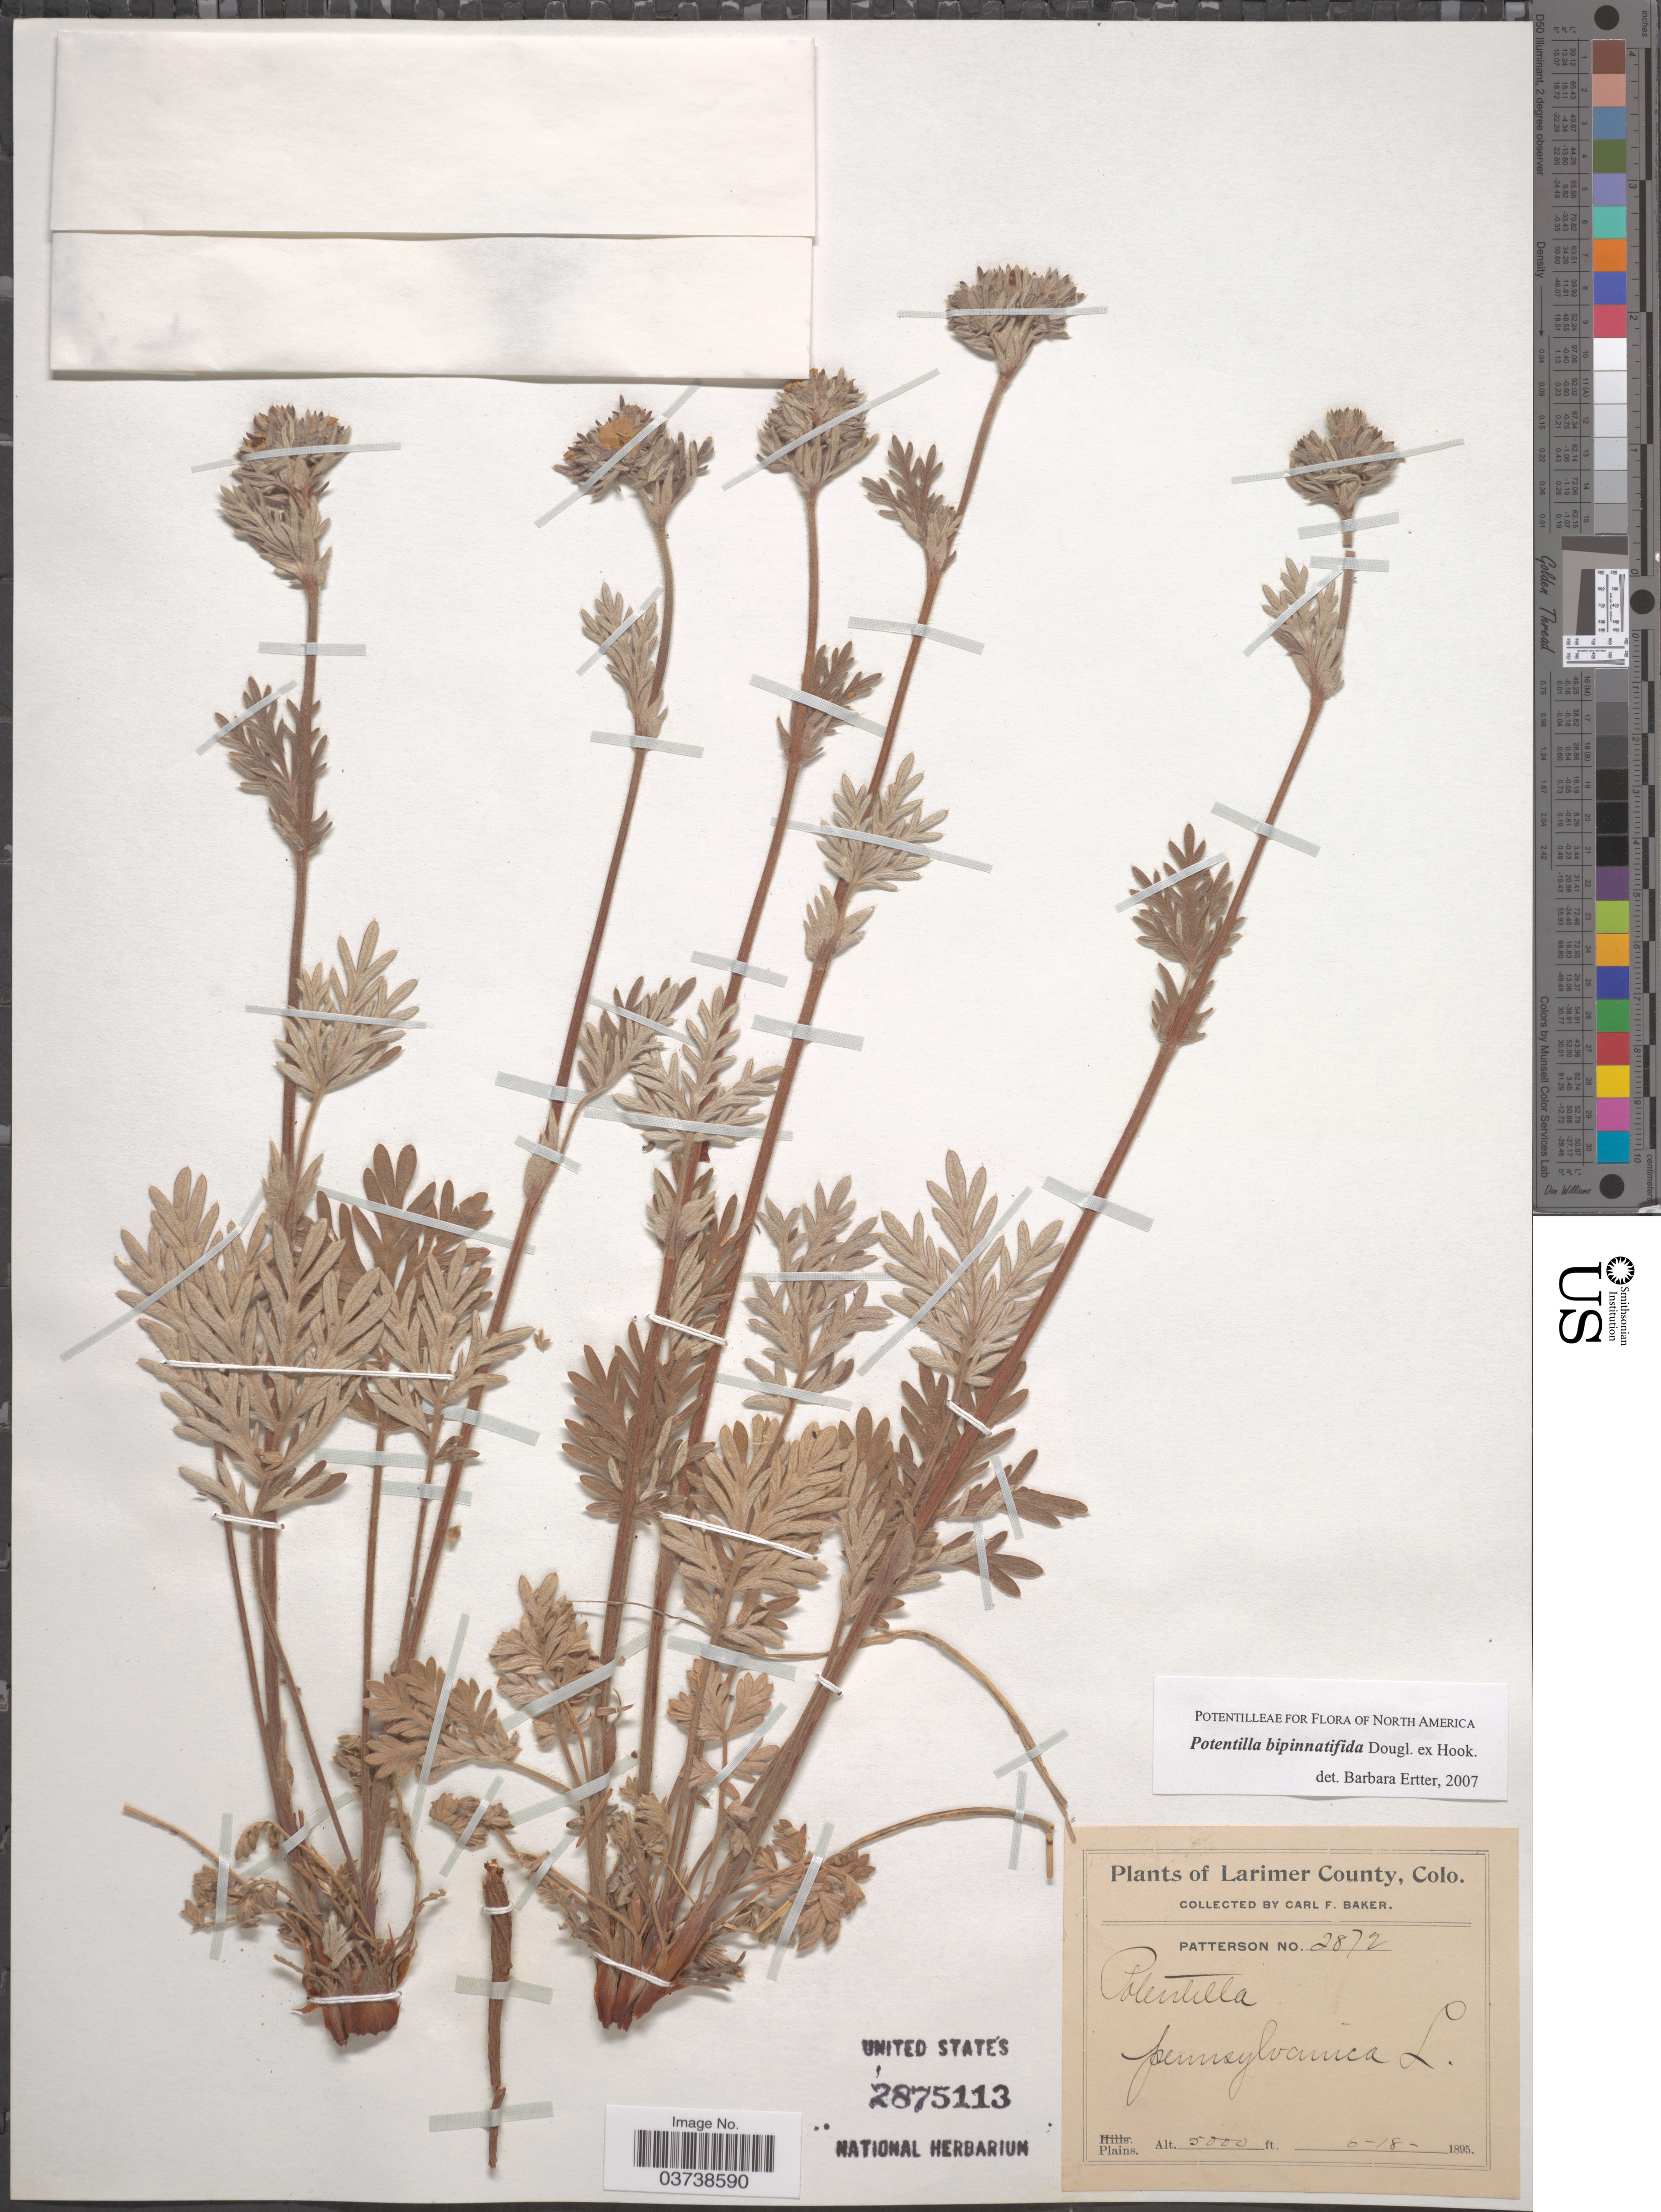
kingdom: Plantae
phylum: Tracheophyta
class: Magnoliopsida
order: Rosales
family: Rosaceae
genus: Potentilla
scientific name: Potentilla bipinnatifida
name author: Douglas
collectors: C. F. Baker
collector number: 2872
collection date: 1895-06-18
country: United States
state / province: Colorado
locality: Larimer County.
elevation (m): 1524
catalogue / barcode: US 2875113